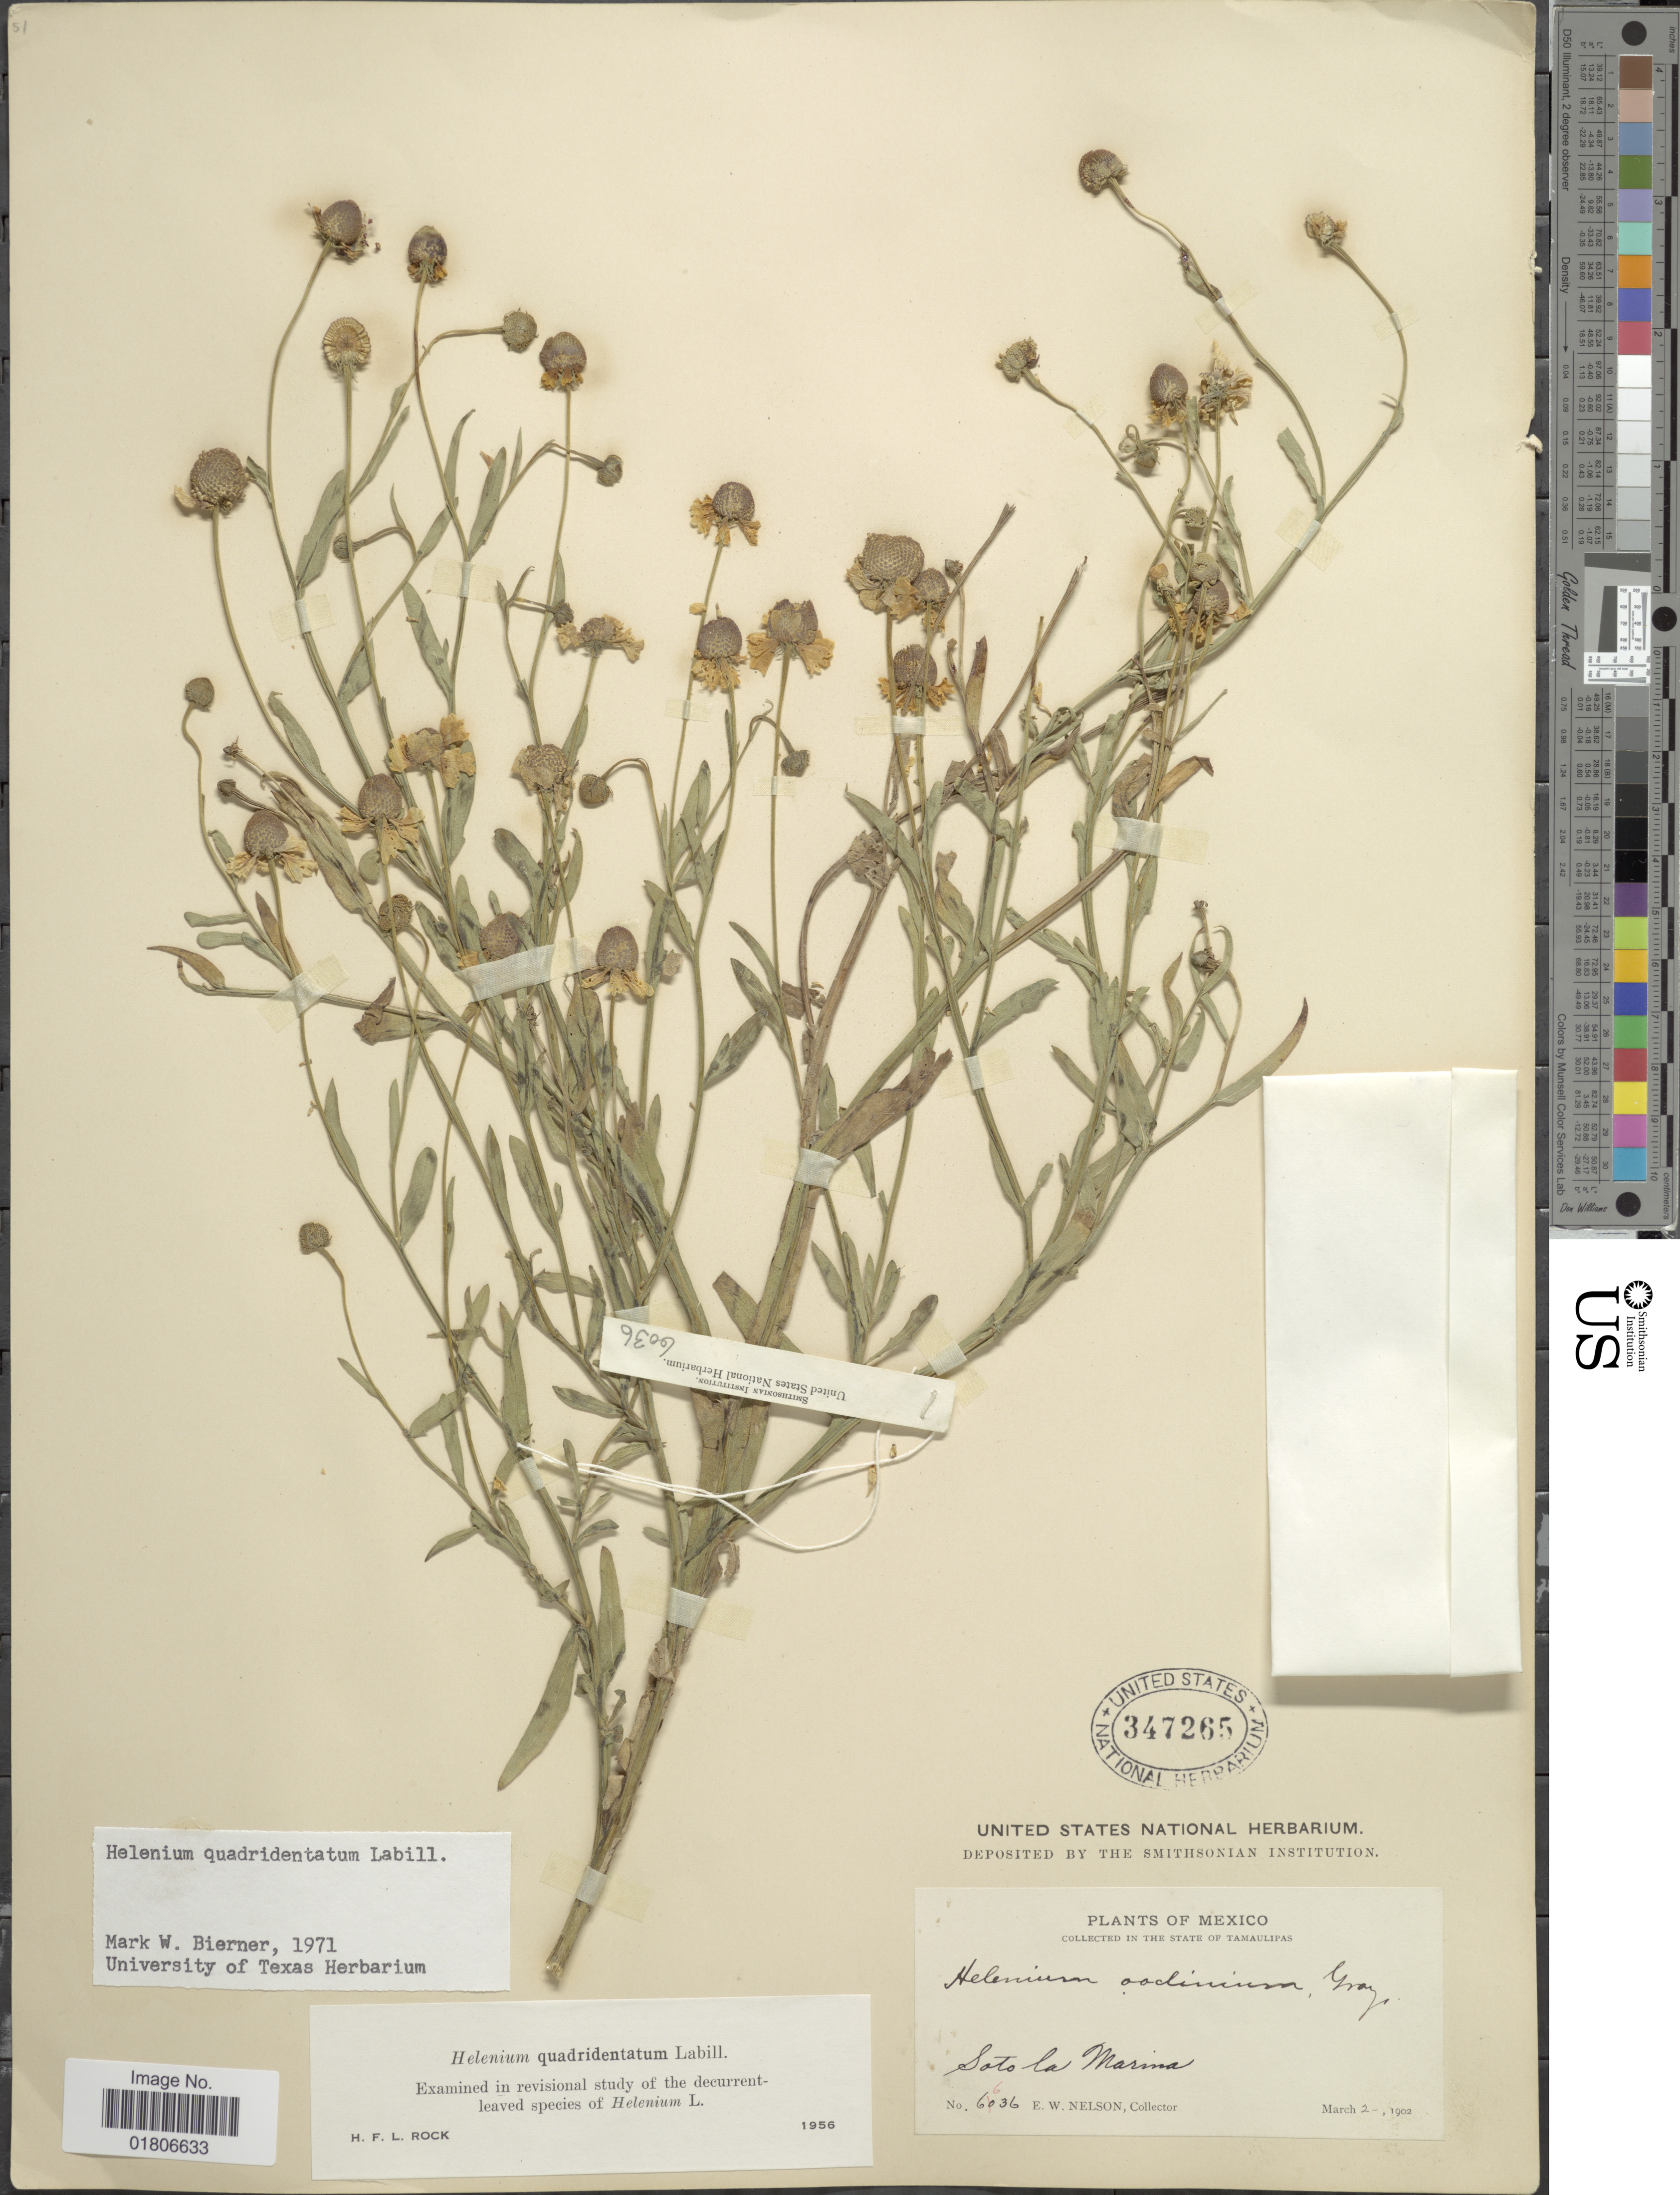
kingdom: Plantae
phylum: Tracheophyta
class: Magnoliopsida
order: Asterales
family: Asteraceae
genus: Helenium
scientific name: Helenium quadridentatum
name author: Labill.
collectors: E. W. Nelson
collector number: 6636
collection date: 1902-03-02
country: Mexico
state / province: Tamaulipas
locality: Soto la Marima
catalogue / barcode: US 347265